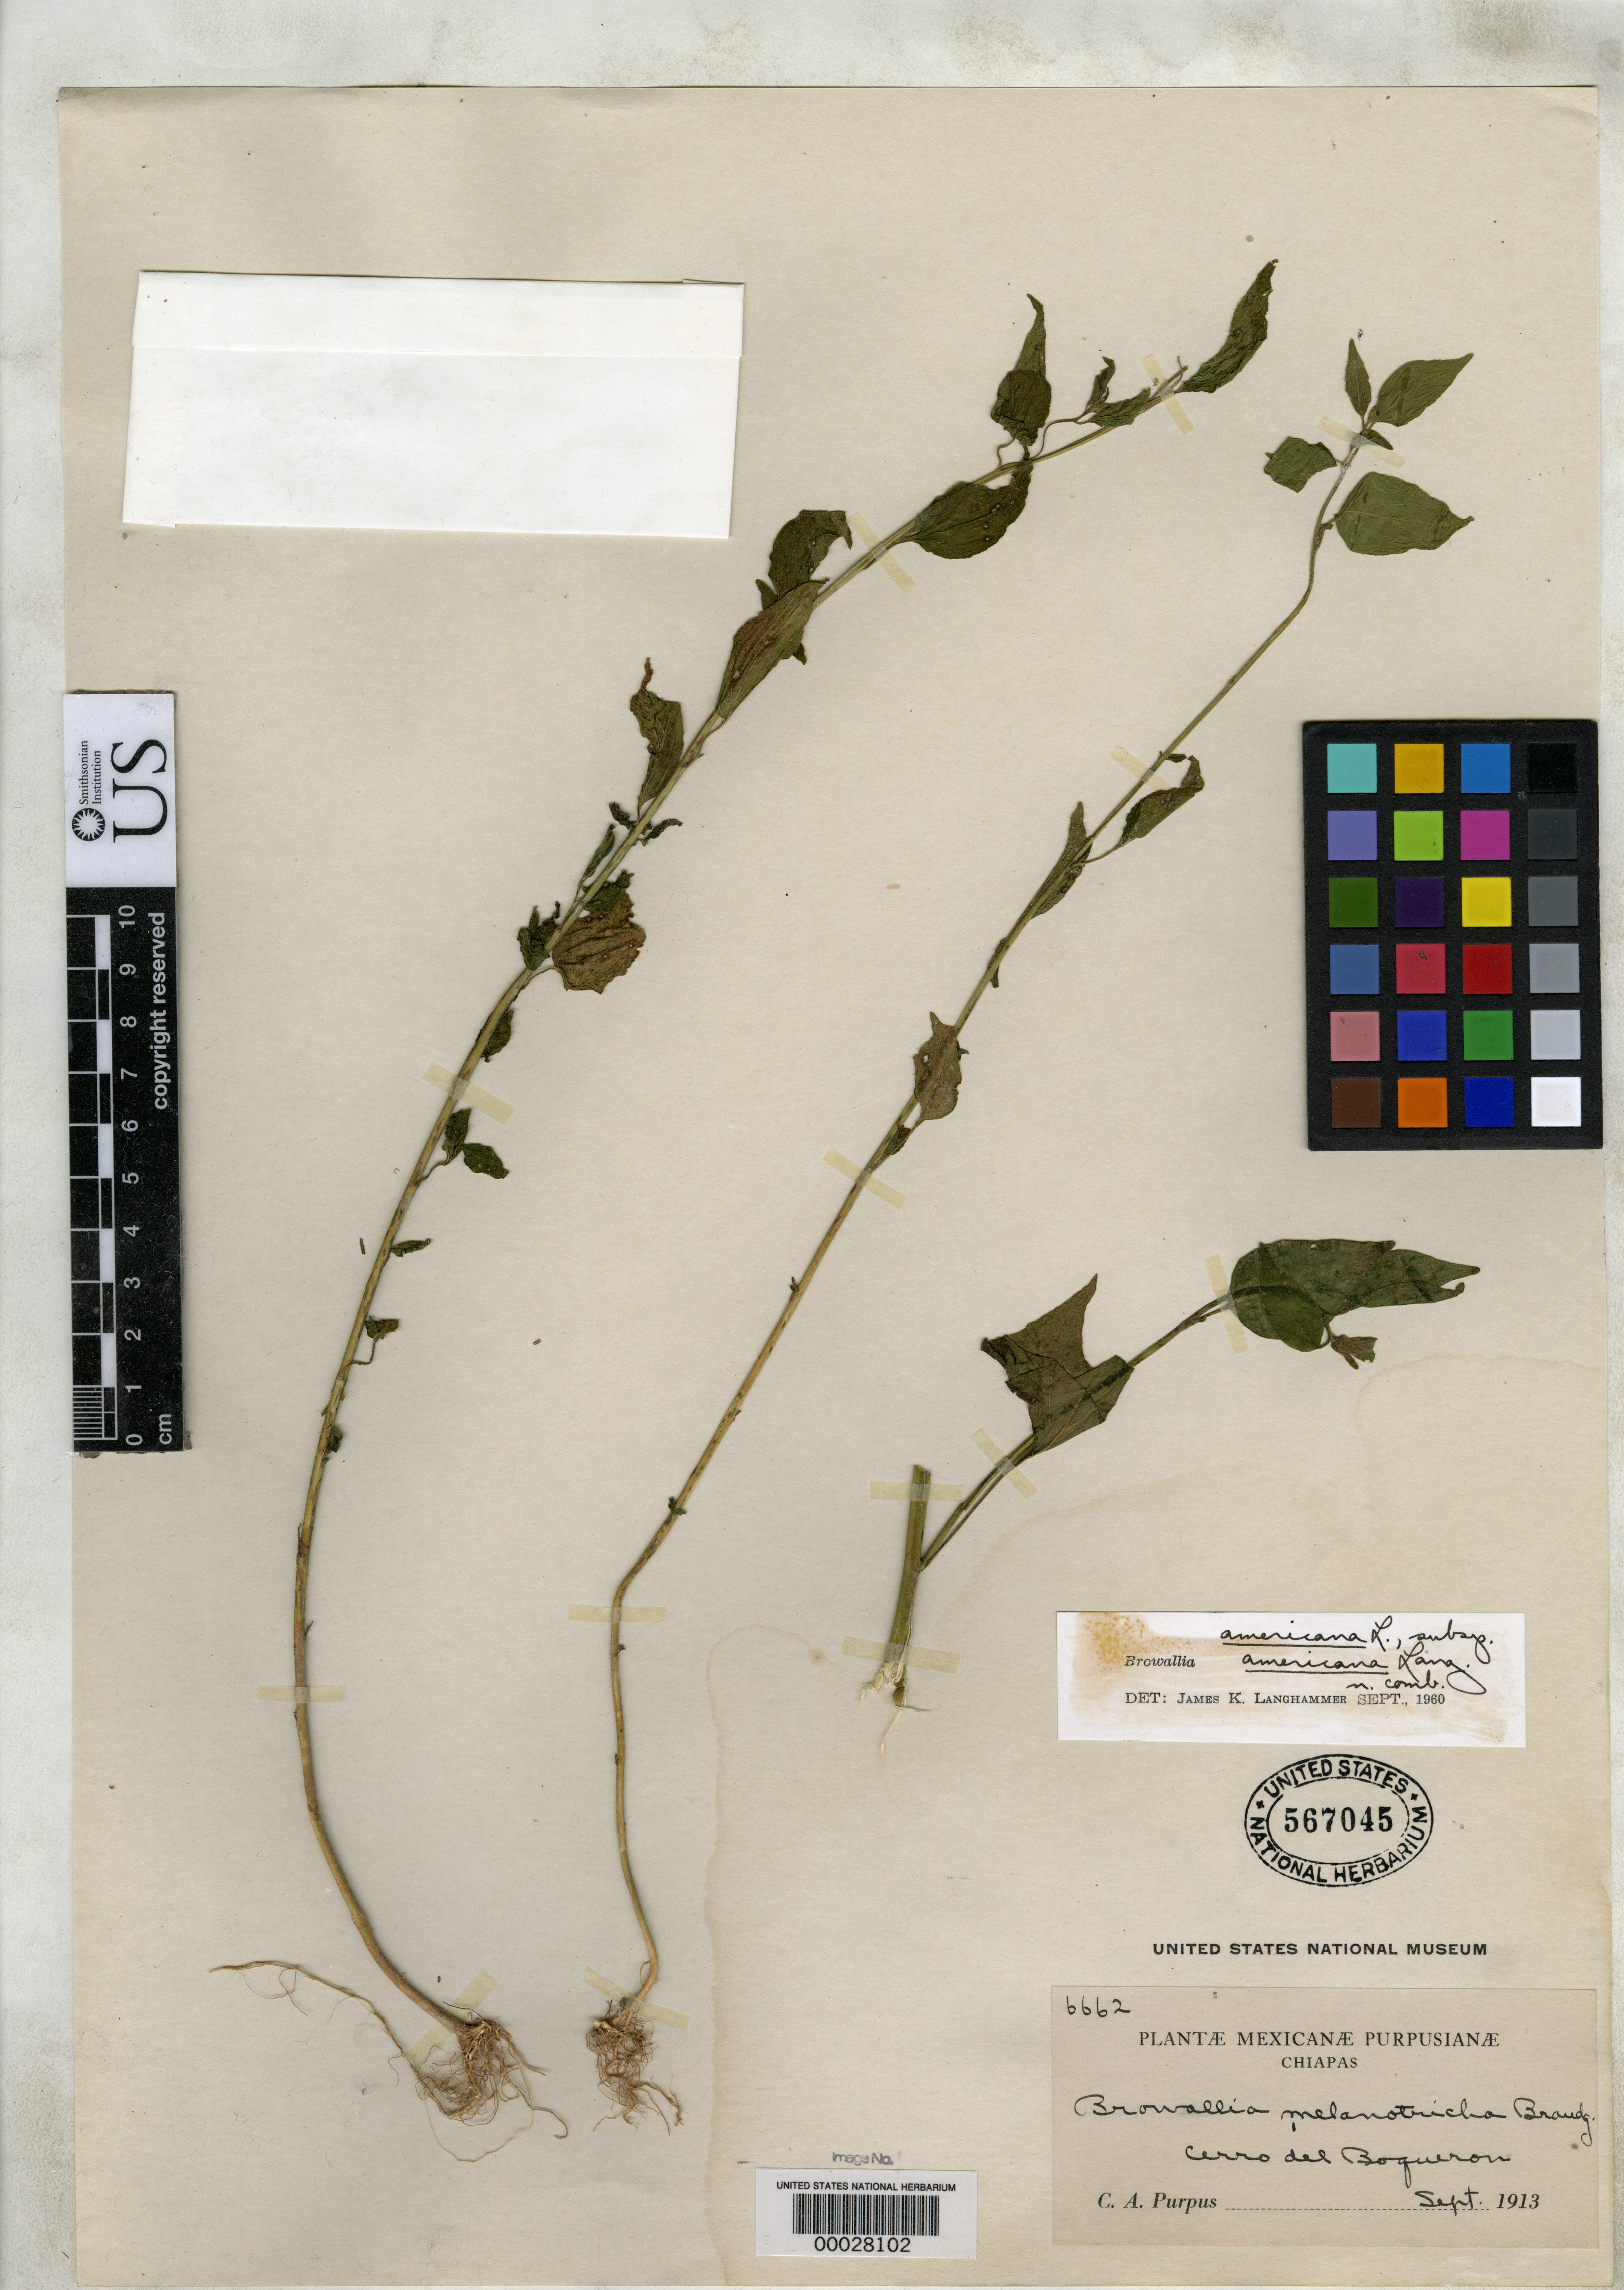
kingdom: Plantae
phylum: Tracheophyta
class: Magnoliopsida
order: Solanales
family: Solanaceae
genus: Browallia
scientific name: Browallia melanotricha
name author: Brandegee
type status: Isotype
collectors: C. A. Purpus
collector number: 6662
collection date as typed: Sep 1913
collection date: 1913-09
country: Mexico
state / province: Chiapas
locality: Cerro del Boqueron.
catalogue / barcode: US 567045